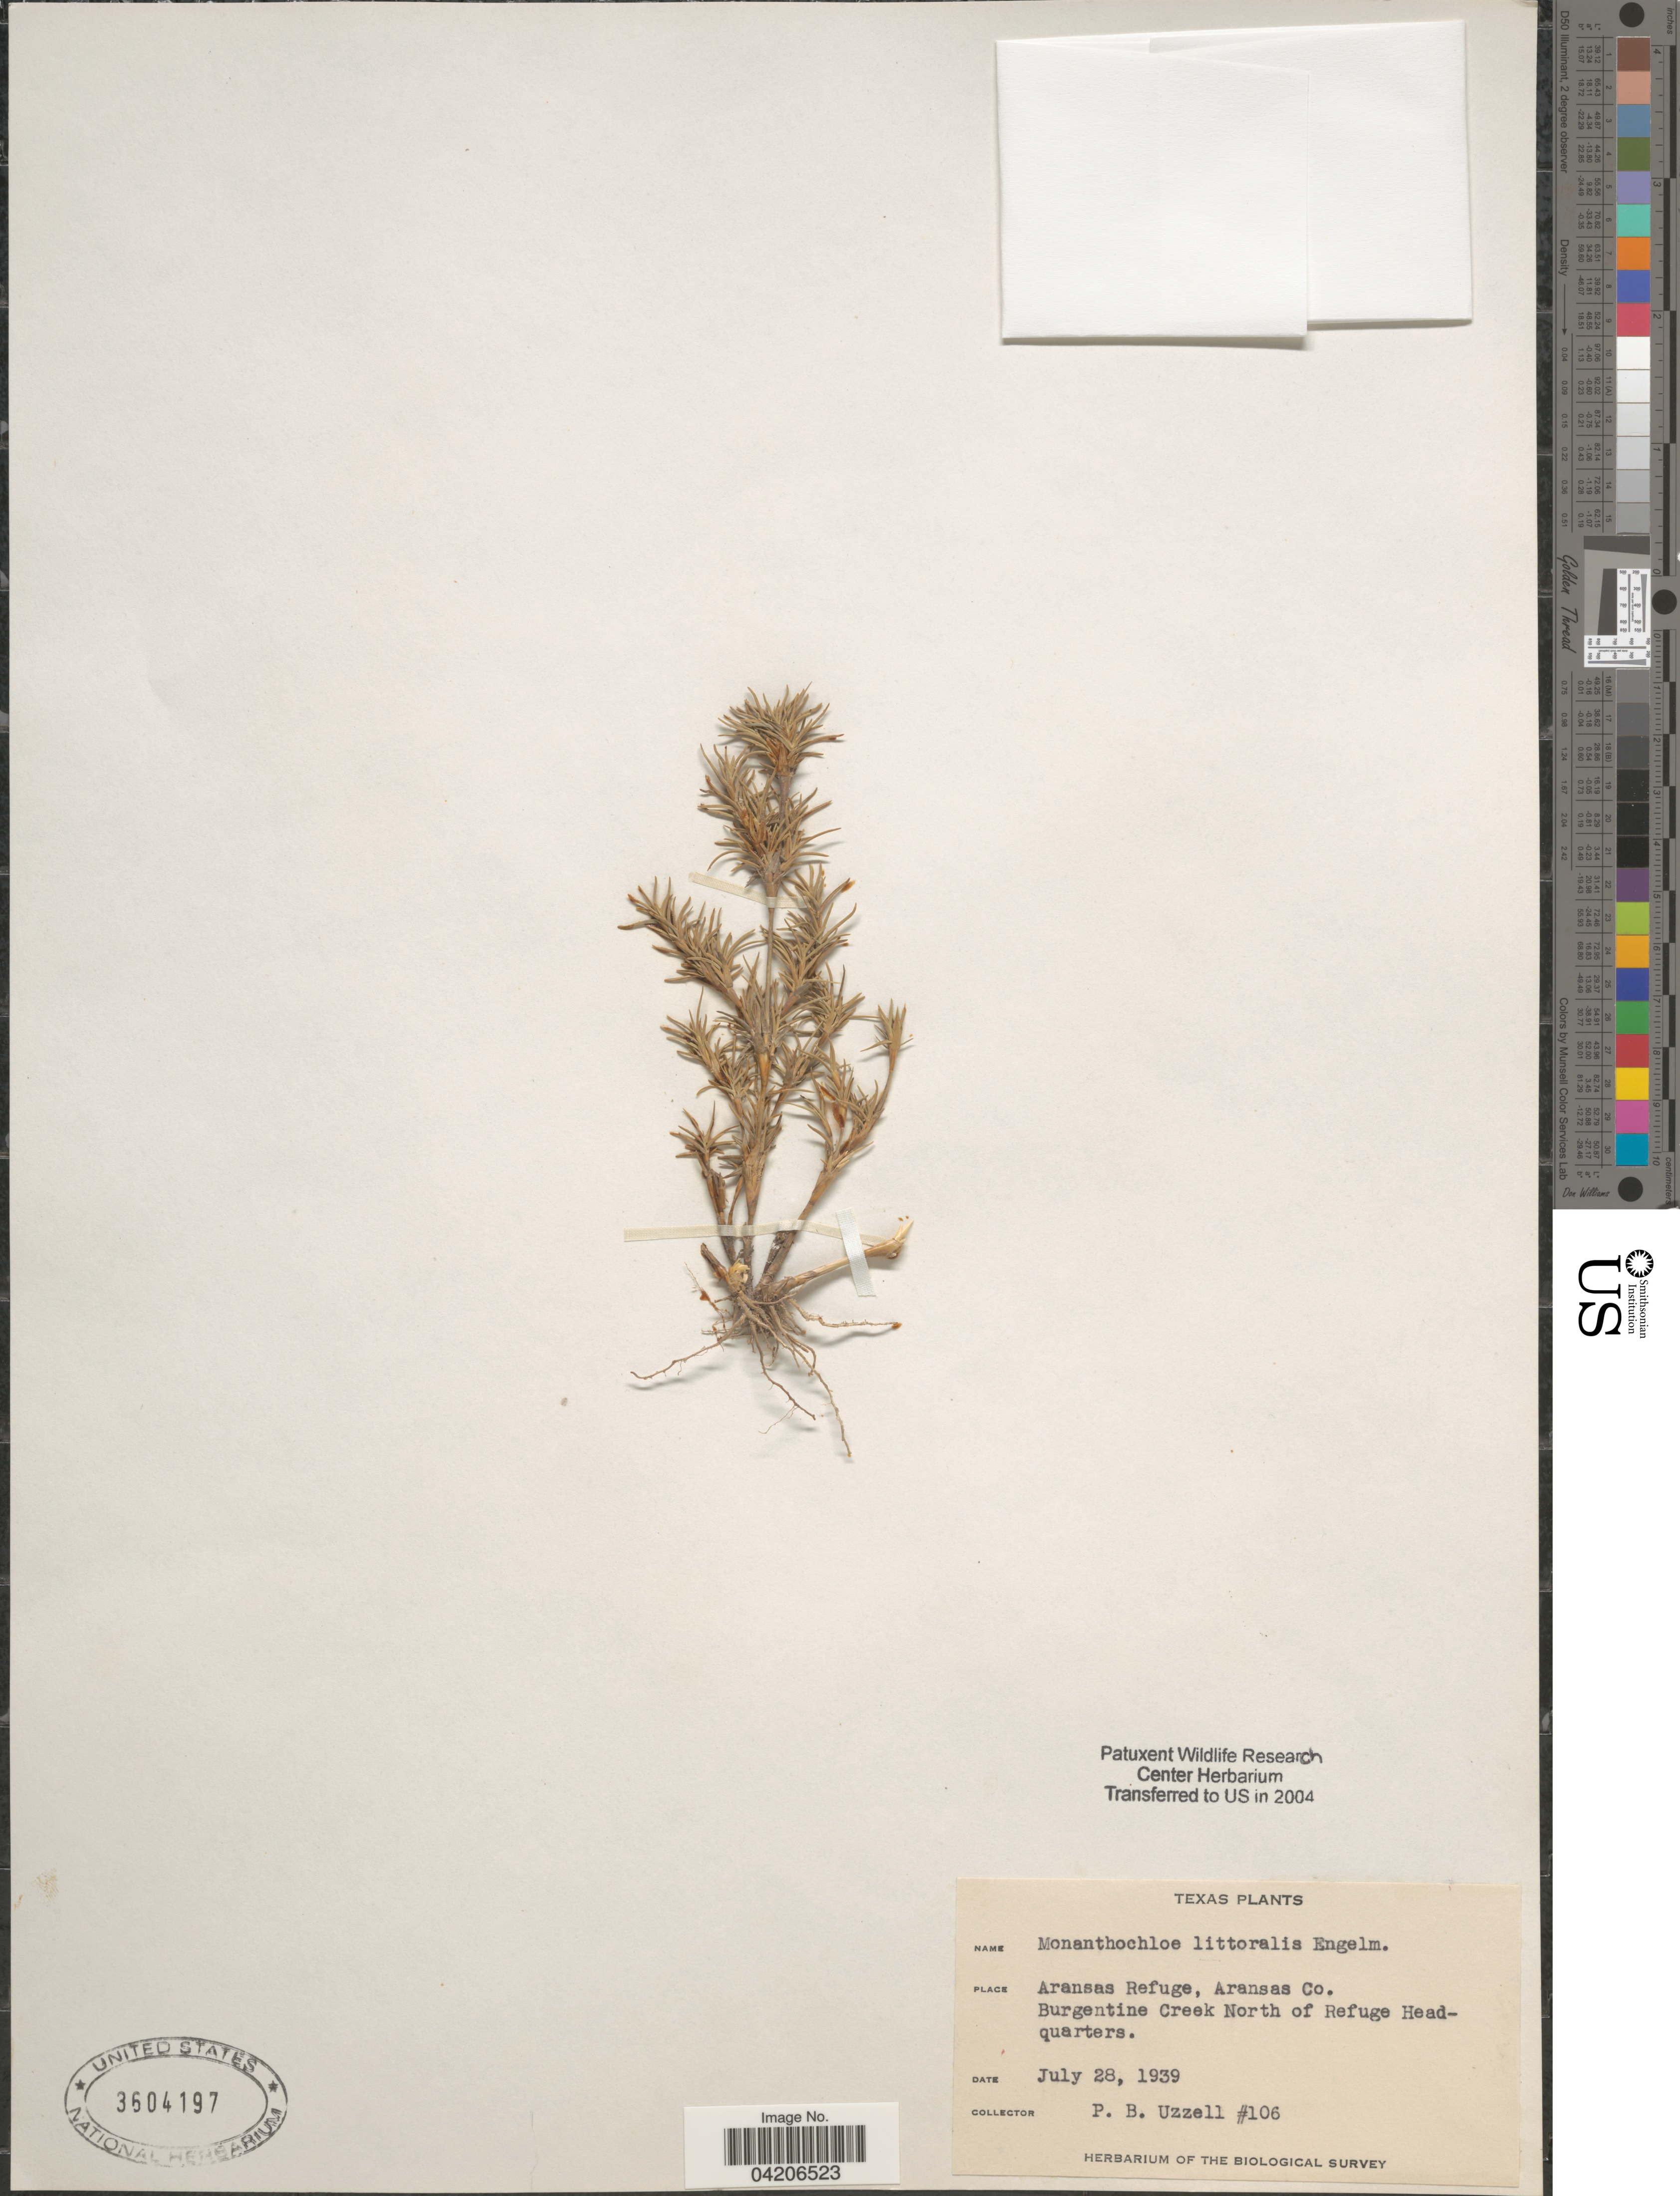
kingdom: Plantae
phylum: Tracheophyta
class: Liliopsida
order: Poales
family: Poaceae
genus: Distichlis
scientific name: Distichlis littoralis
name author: (Engelm.) H.L. Bell & Columbus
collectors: P. Uzzell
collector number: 106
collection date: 1939-07-28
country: United States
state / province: Texas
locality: Aransas Refuge, Aransas Co. Burgentine Creek North of Refuge Headquarters. Biological Survey.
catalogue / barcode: US 3604197